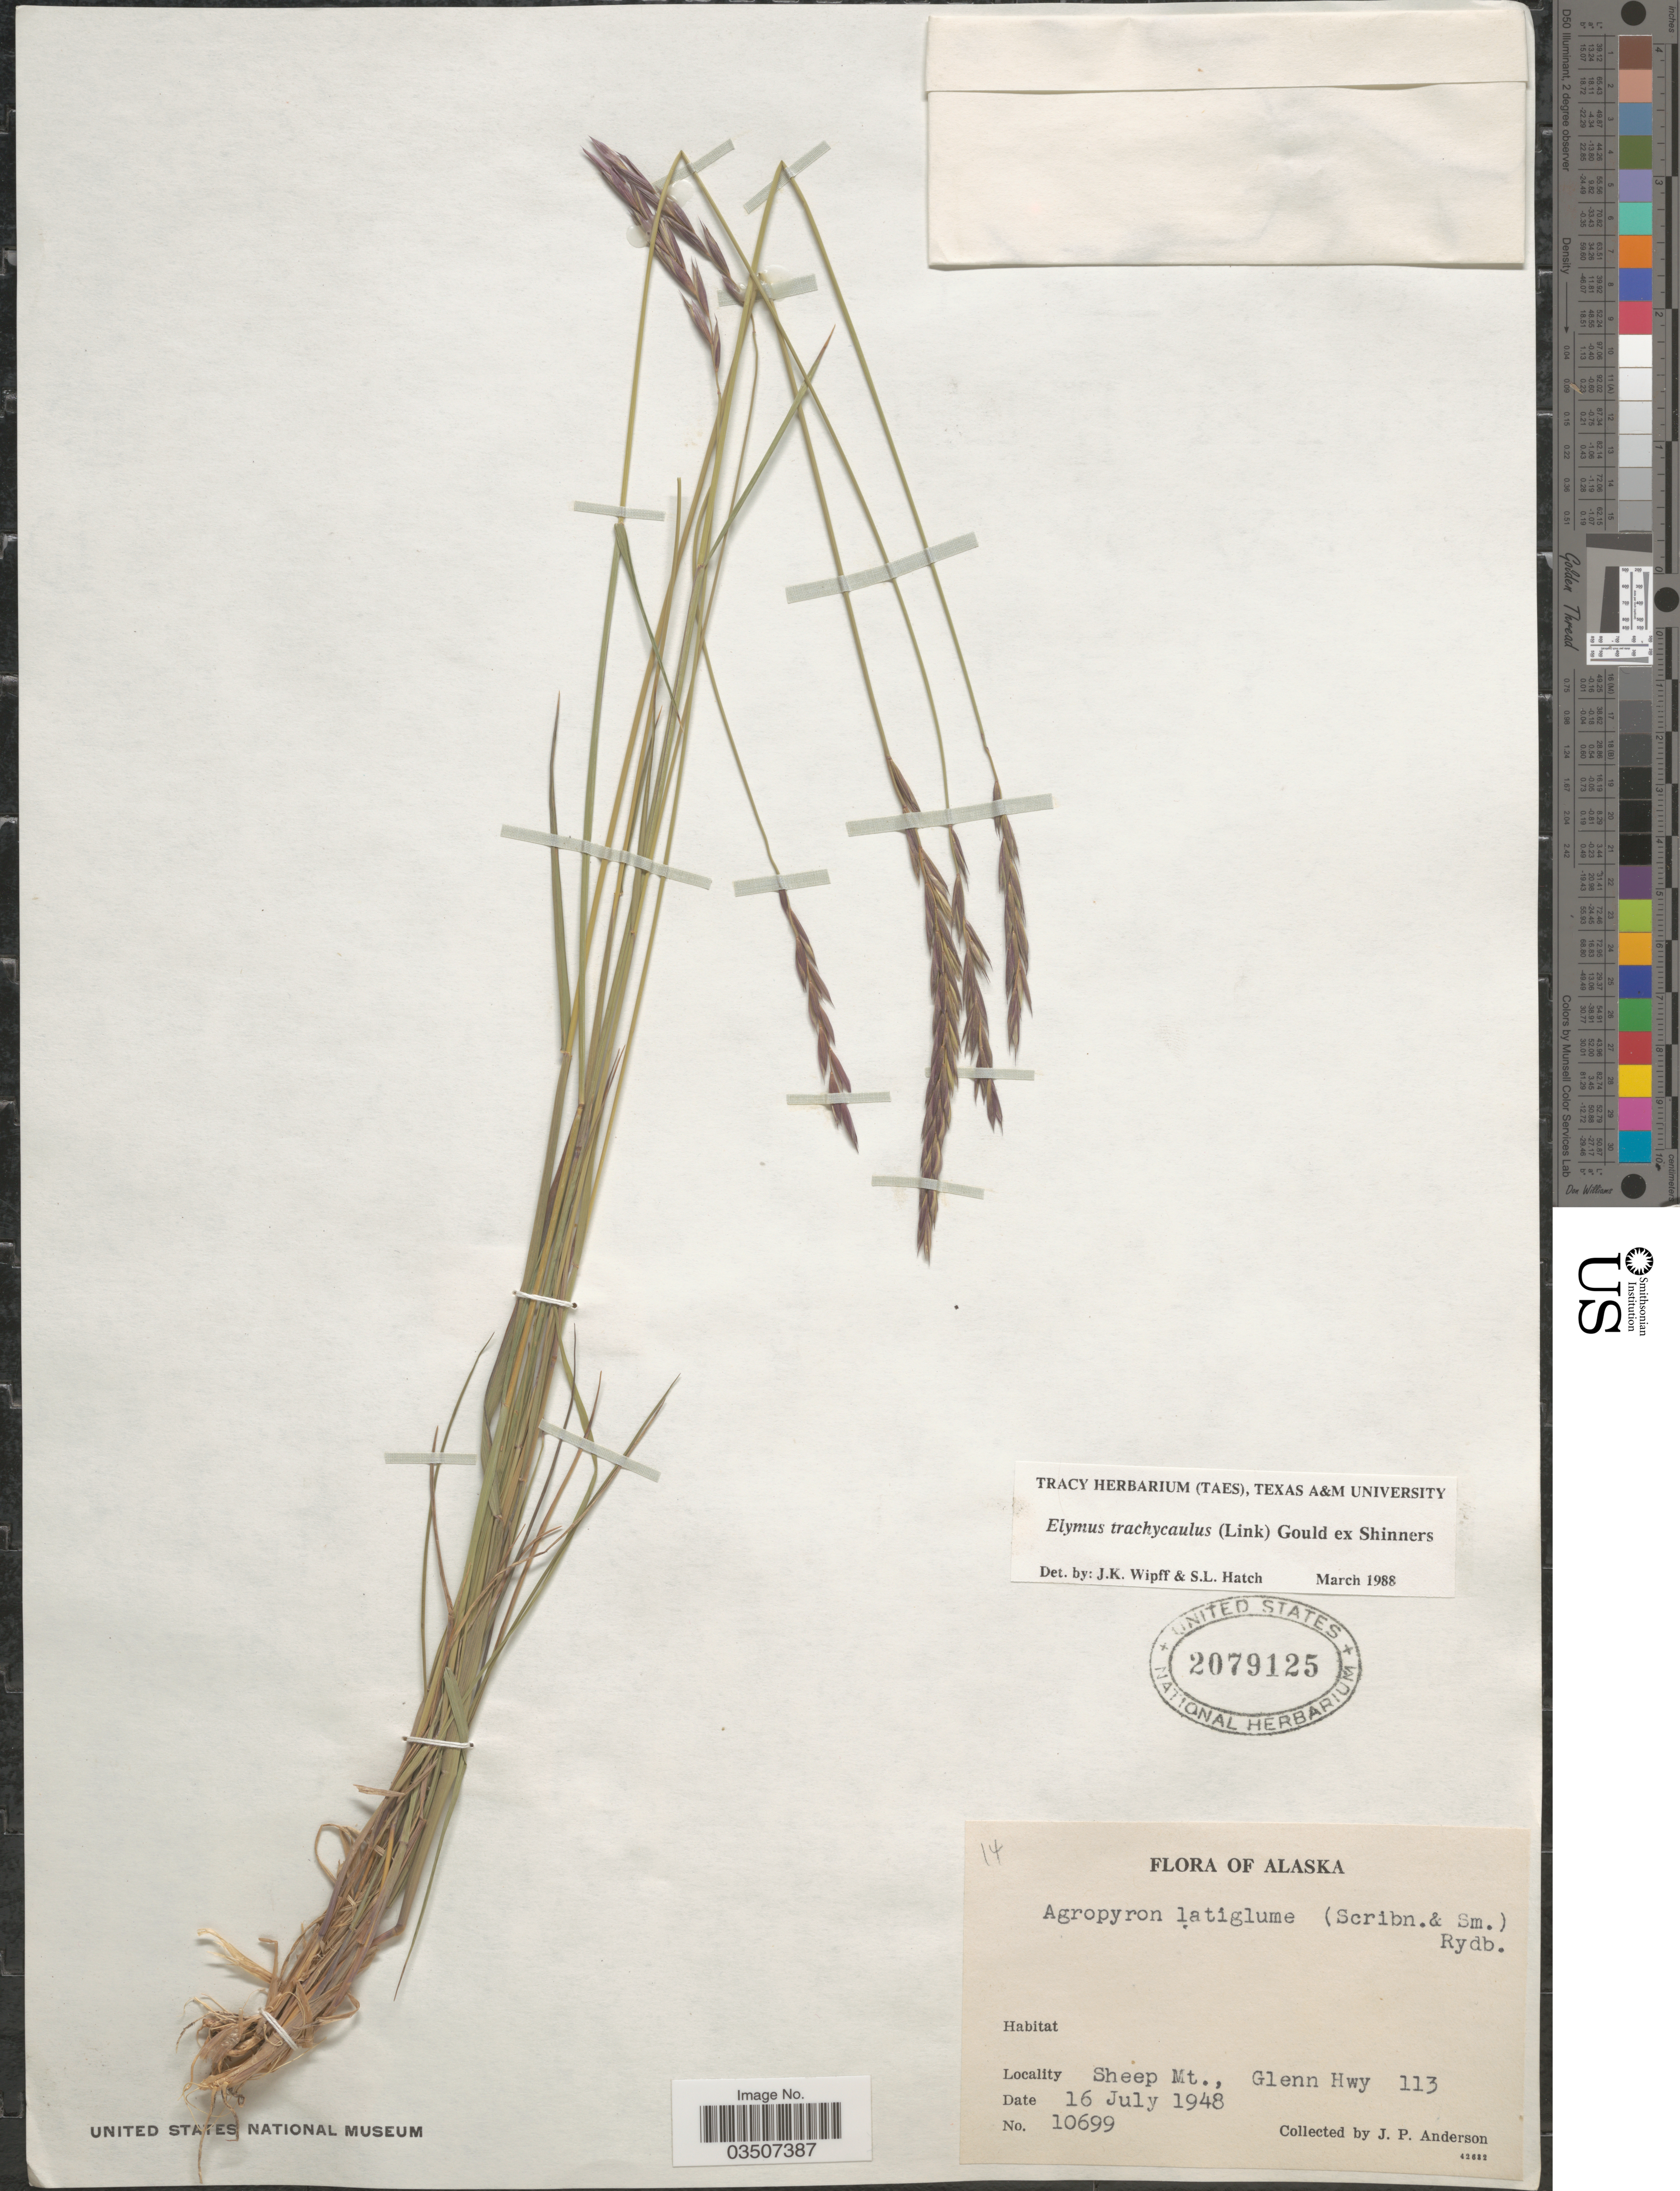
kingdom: Plantae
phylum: Tracheophyta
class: Liliopsida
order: Poales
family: Poaceae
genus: Elymus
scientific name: Elymus trachycaulus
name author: (Link) Gould ex Shinners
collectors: J. P. Anderson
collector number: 10699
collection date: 1948-07-16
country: United States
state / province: Alaska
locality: Sheep Mt., Glenn Hwy 113.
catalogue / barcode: US 2079125